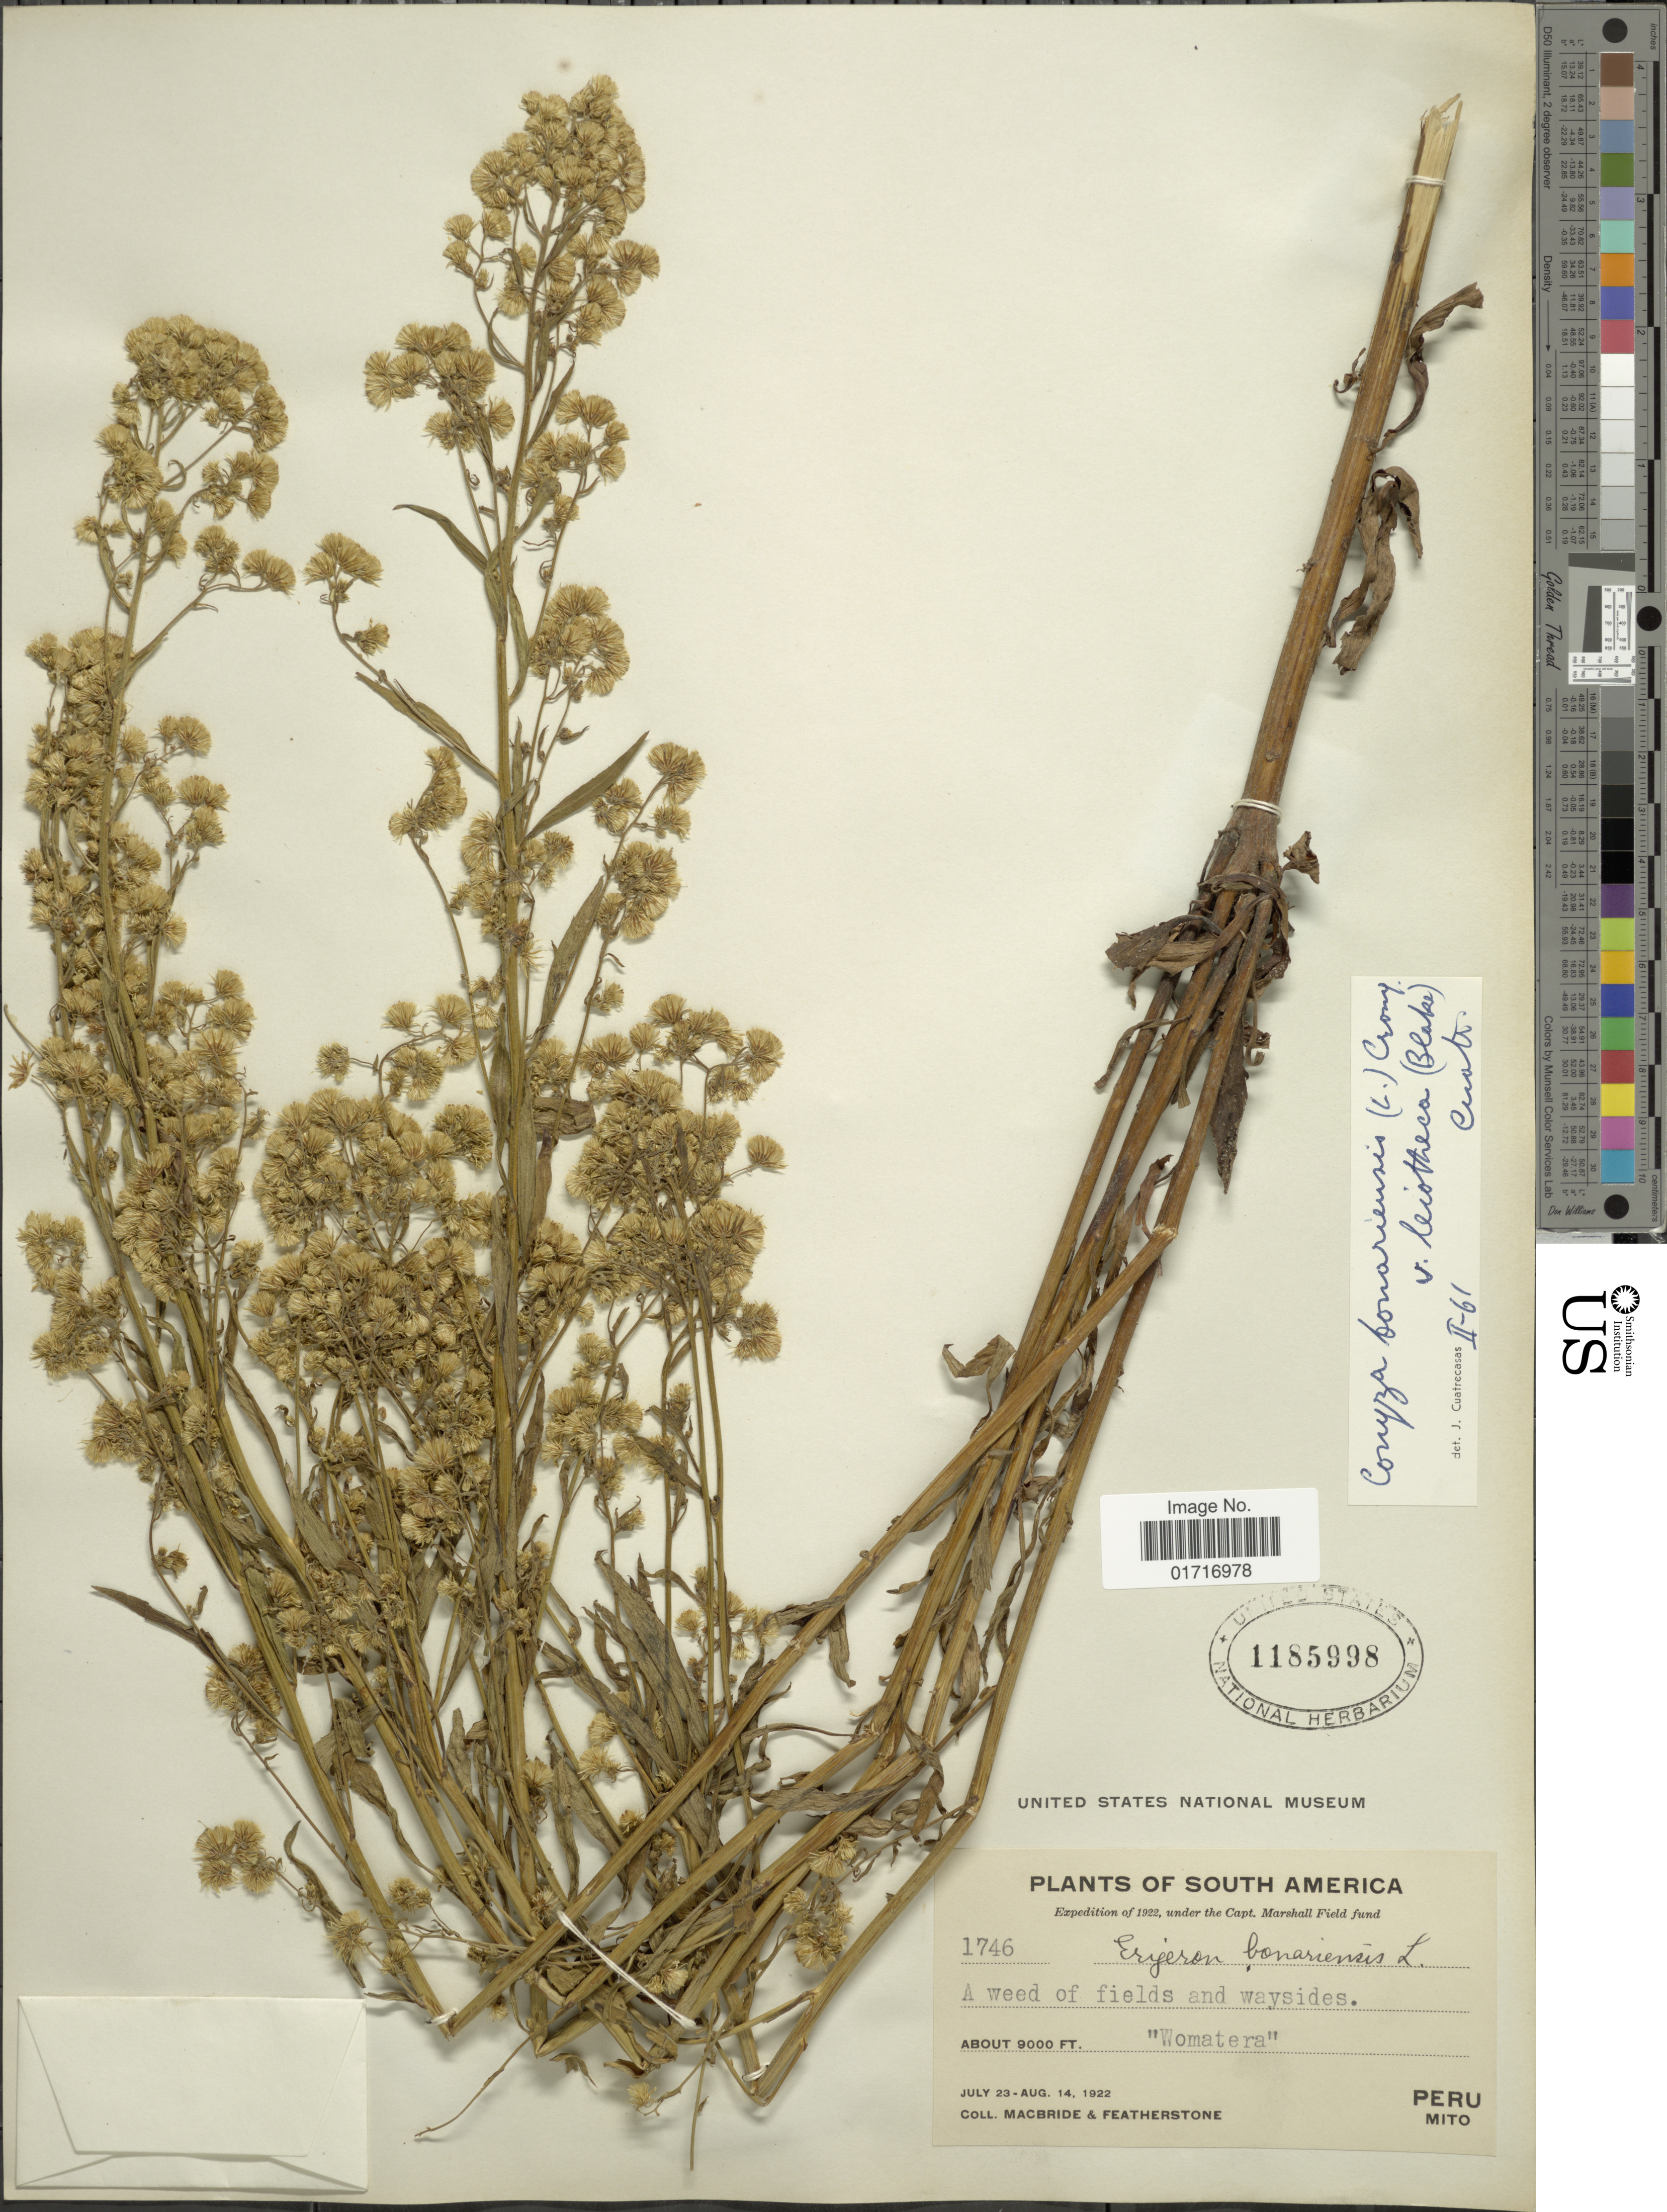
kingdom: Plantae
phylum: Tracheophyta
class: Magnoliopsida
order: Asterales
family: Asteraceae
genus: Conyza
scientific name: Conyza bonariensis var. leiotheca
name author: (S.F. Blake) Cuatrec.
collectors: Macbride, -- & -. Featherstone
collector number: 1746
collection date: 1922-07-23/1922-08-14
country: Peru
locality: Peru, Mito. A weed of fields and waysides."Womatera".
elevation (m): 2743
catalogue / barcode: US 1185998